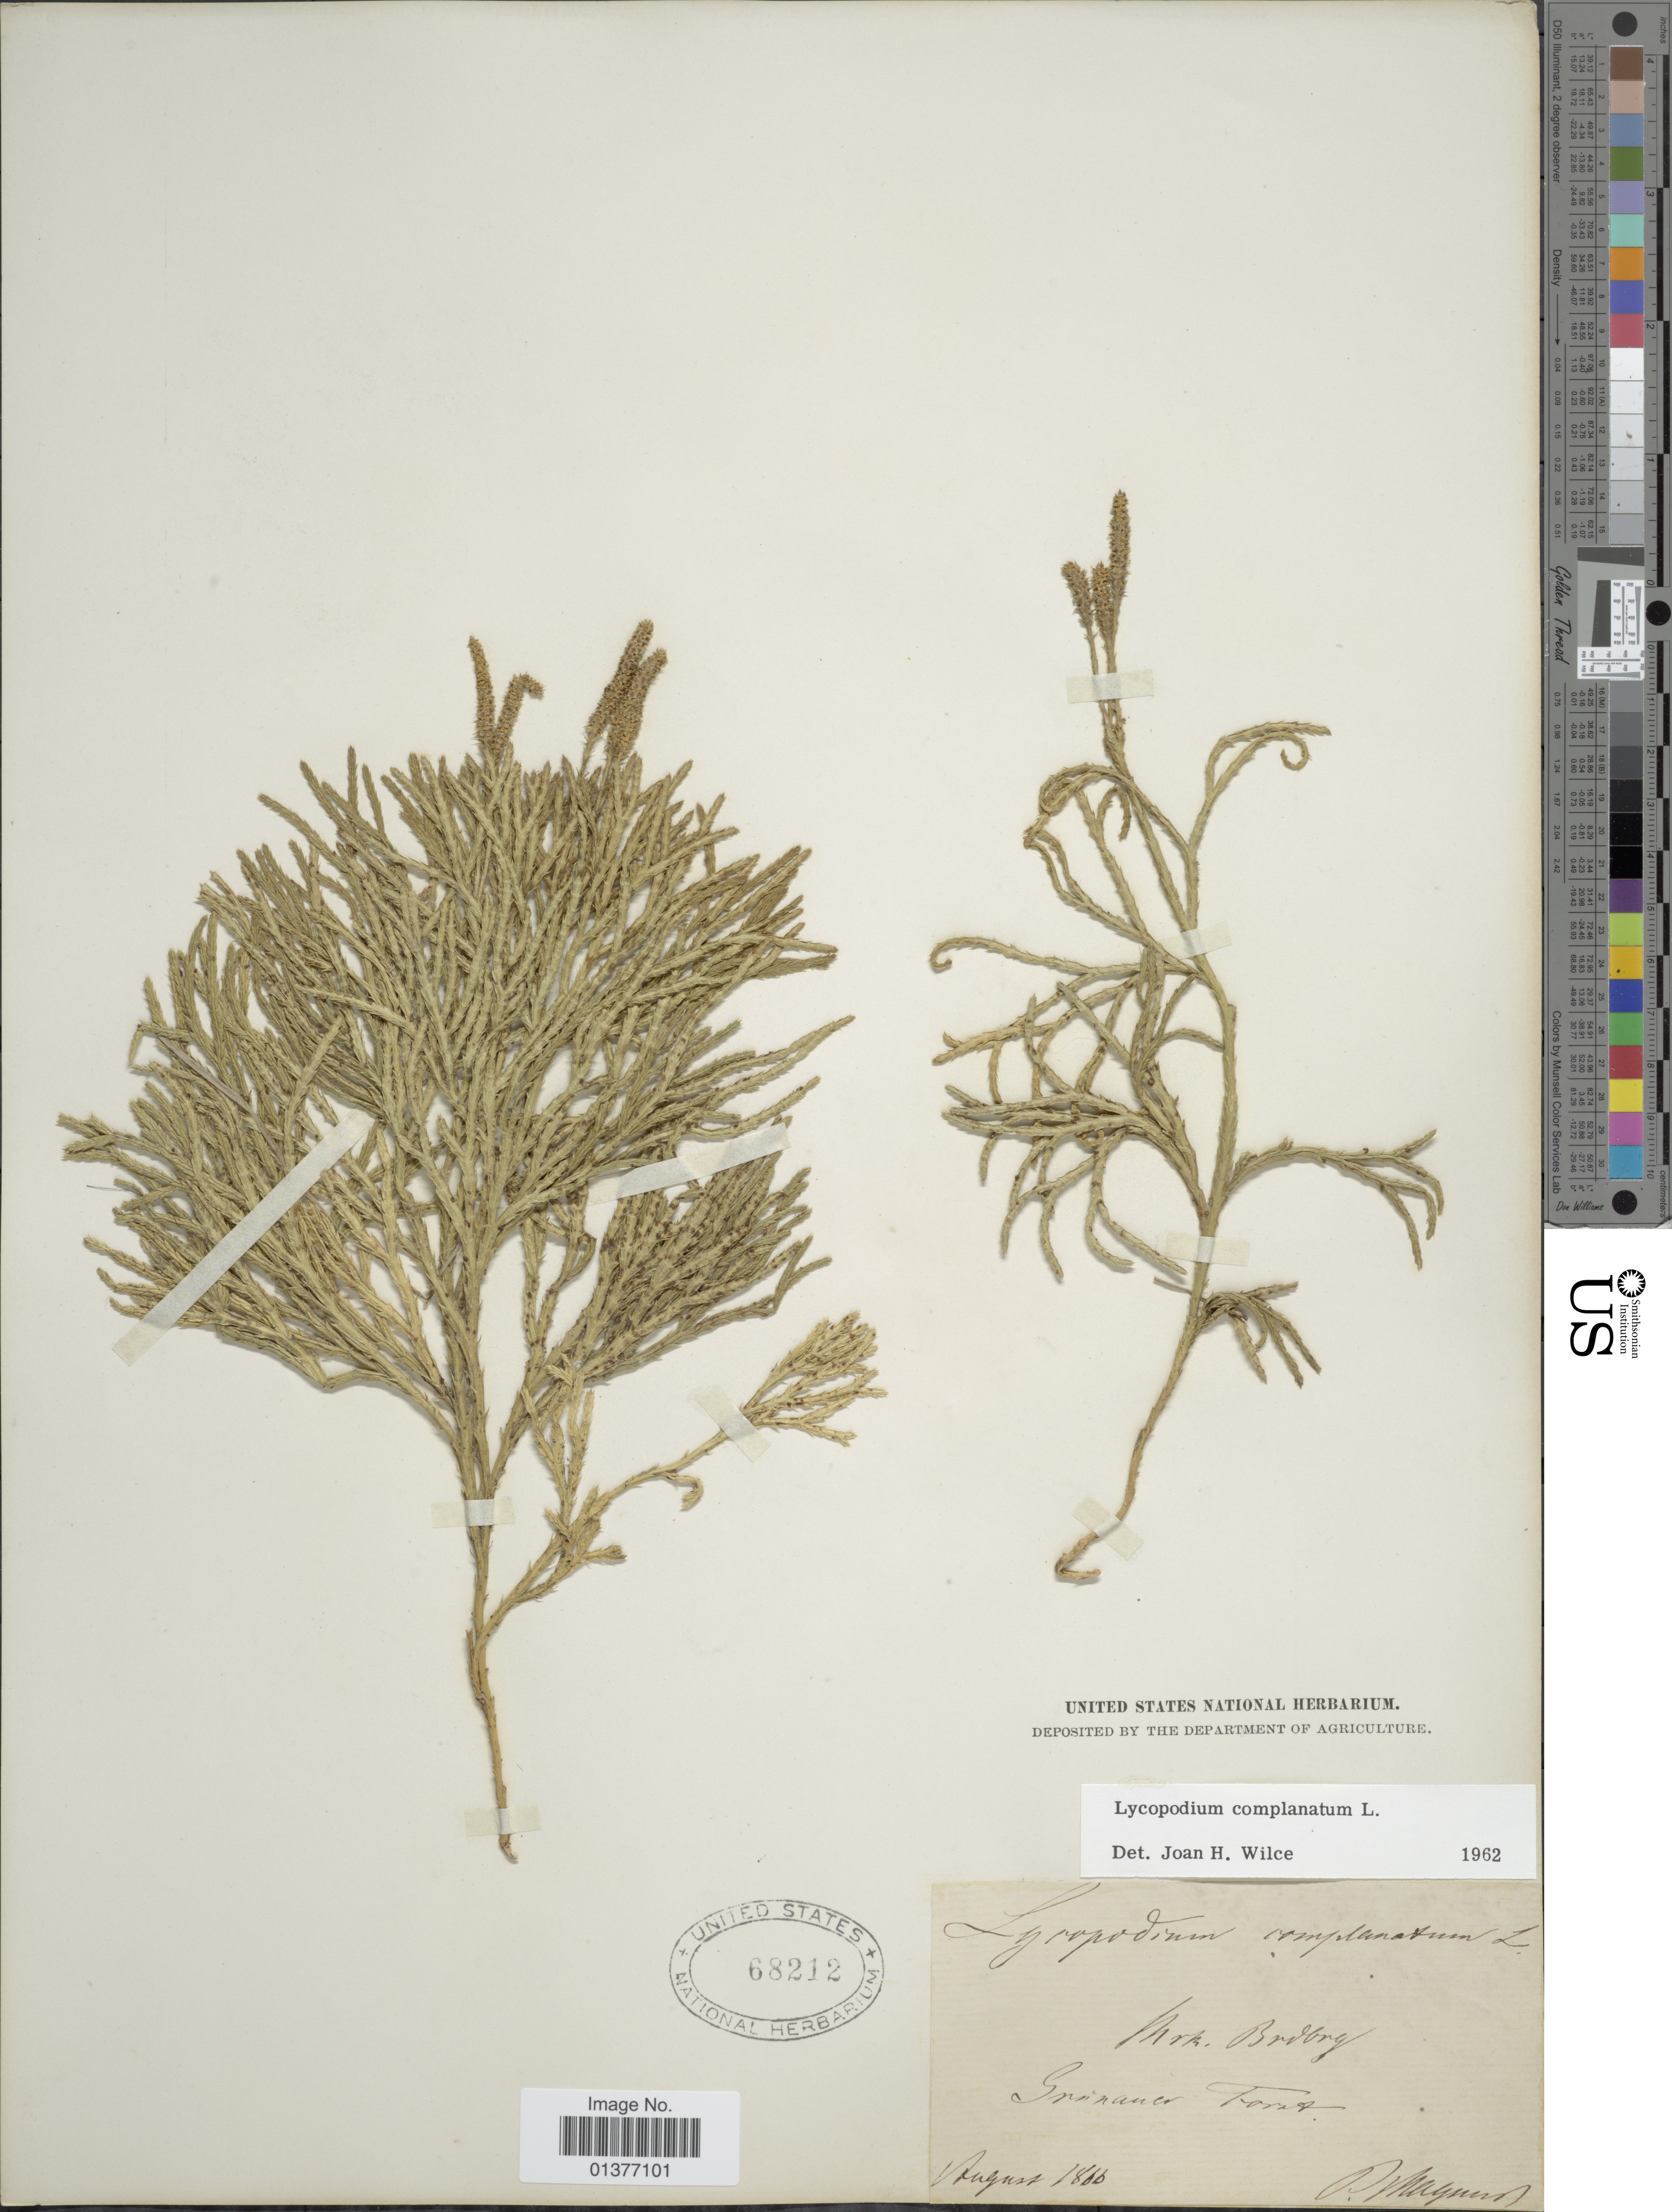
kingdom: Plantae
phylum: Tracheophyta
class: Lycopodiopsida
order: Lycopodiales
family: Lycopodiaceae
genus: Diphasiastrum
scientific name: Diphasiastrum complanatum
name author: (L.) Holub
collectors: P. W. Magnus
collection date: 1866-08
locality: Srinauer foret [interpreted]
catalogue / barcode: US 68212